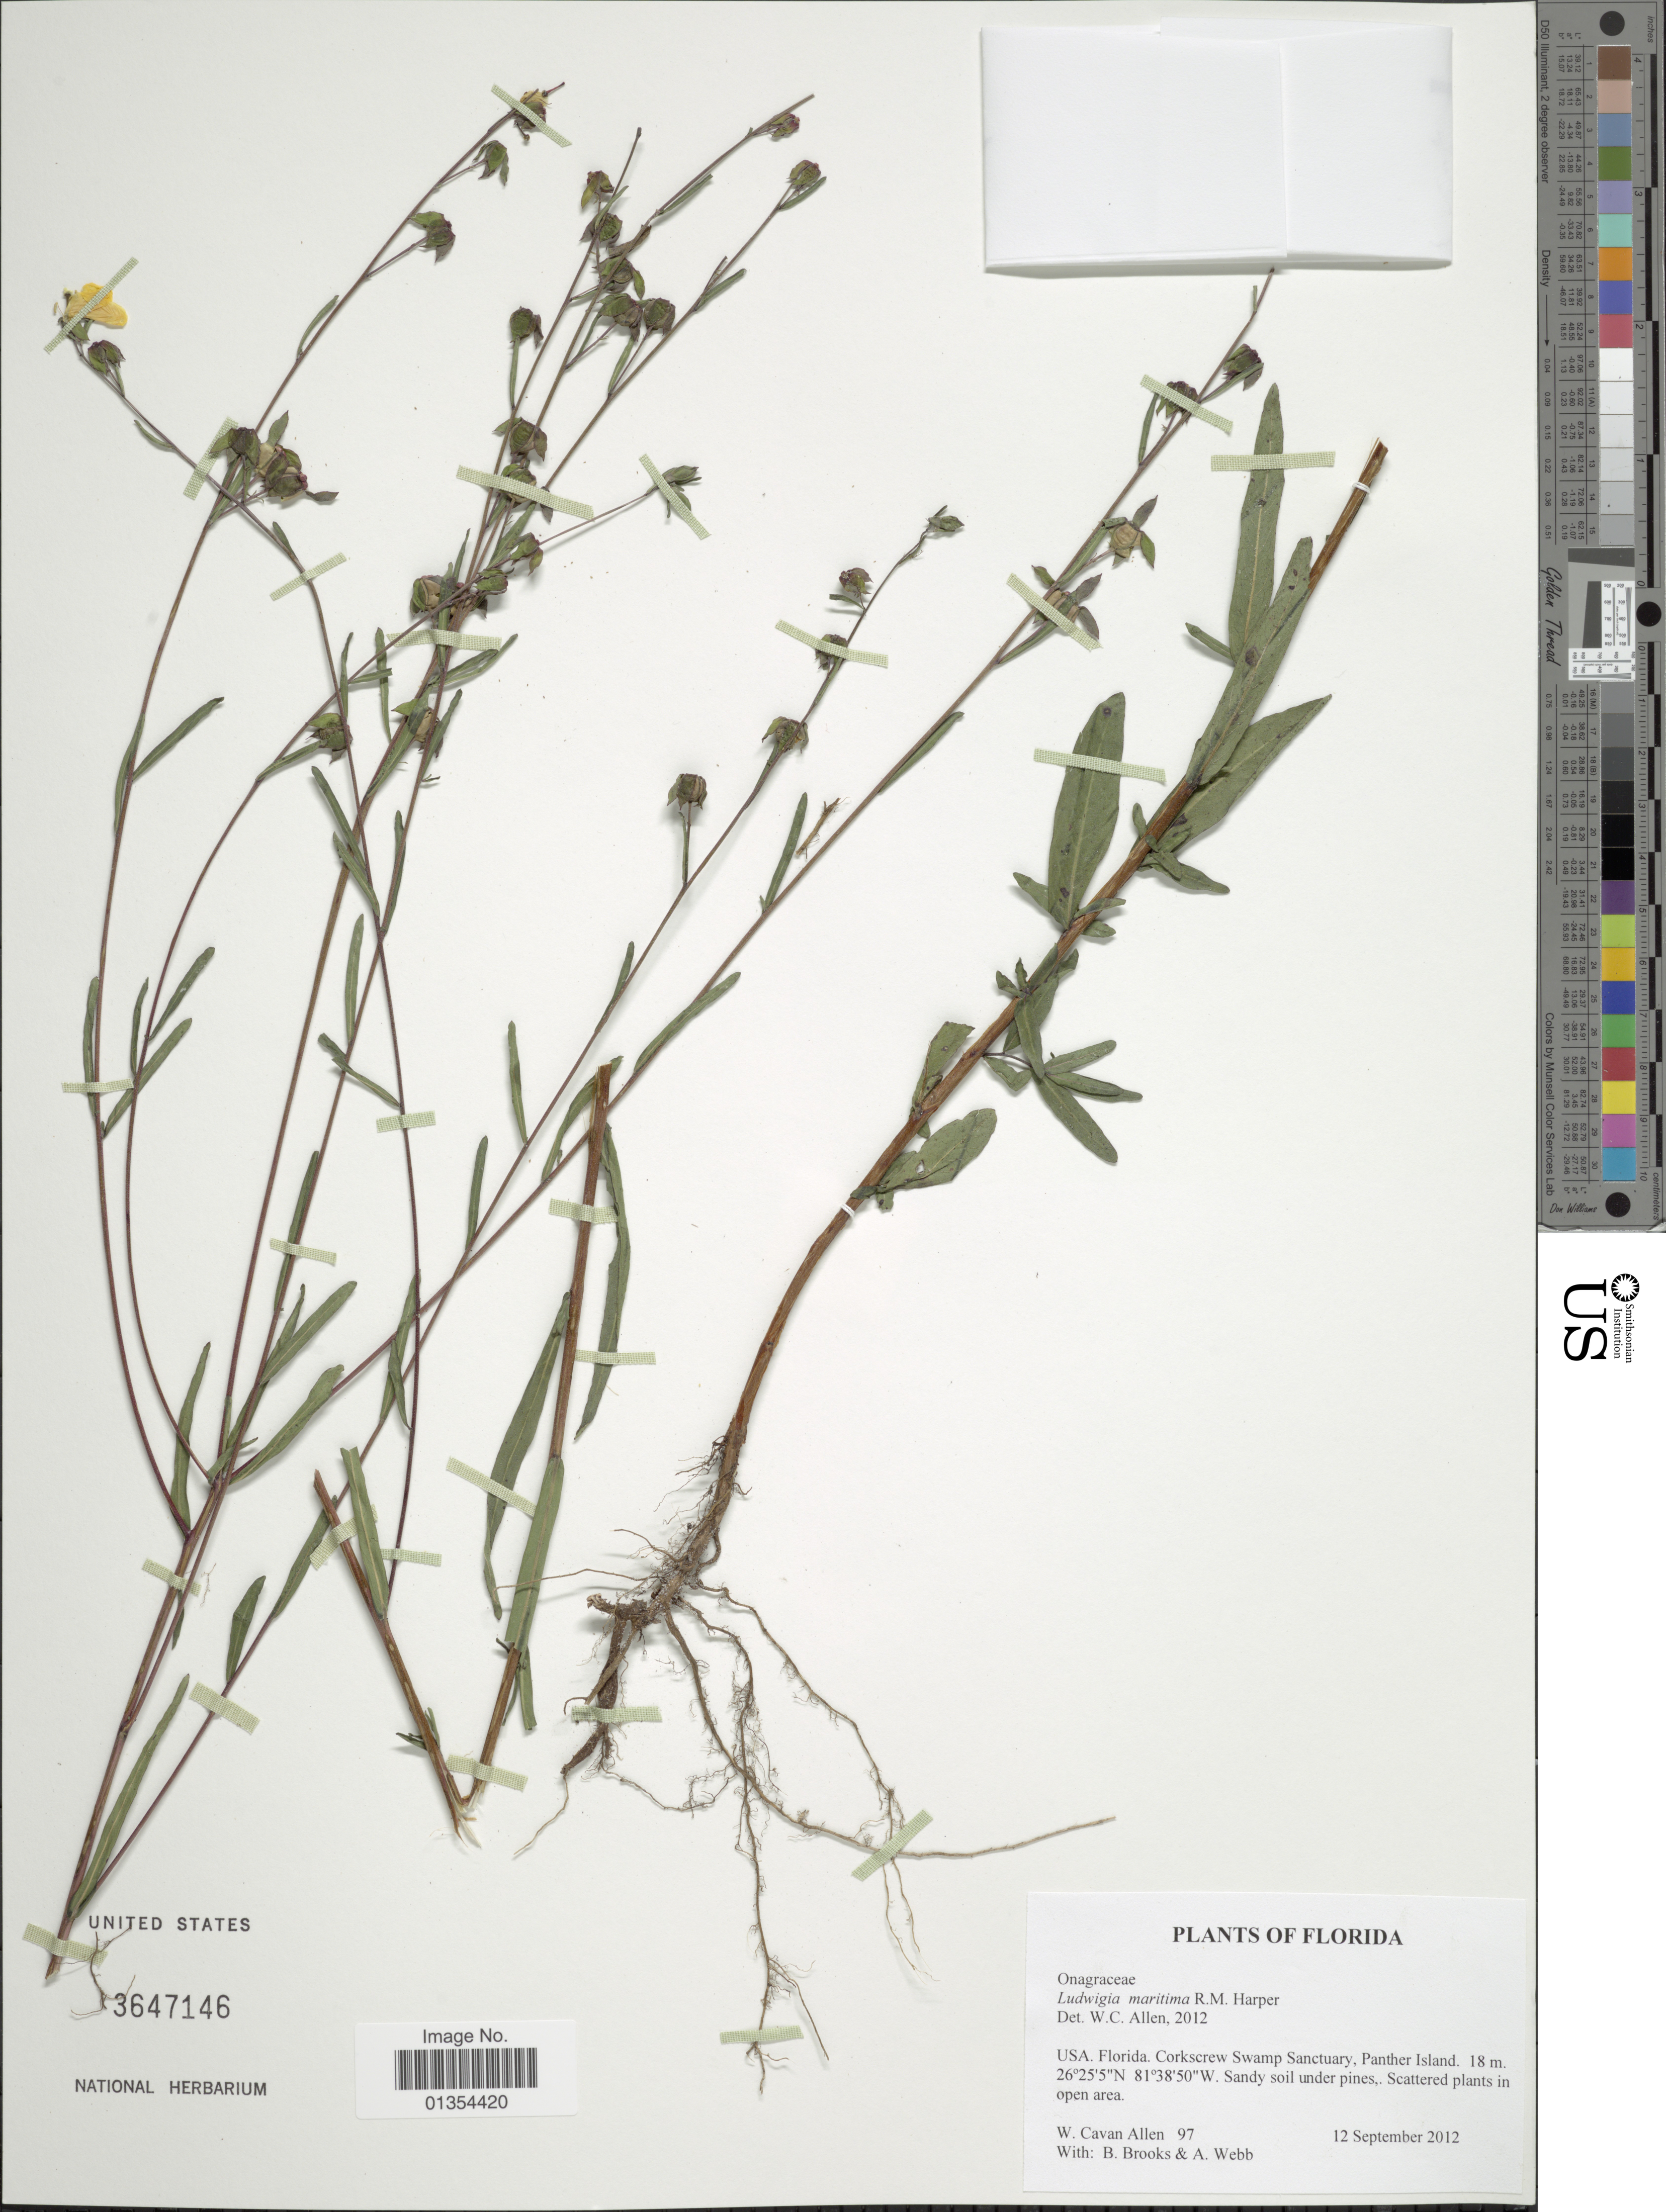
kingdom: Plantae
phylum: Tracheophyta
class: Magnoliopsida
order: Myrtales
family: Onagraceae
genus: Ludwigia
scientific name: Ludwigia maritima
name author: R.M. Harper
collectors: W. C. Allen, B. Brooks & A. Webb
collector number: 97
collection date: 2012-09-12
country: United States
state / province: Florida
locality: Corkscrew Swamp Sanctuary, Panther Island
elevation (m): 18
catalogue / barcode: US 3647146